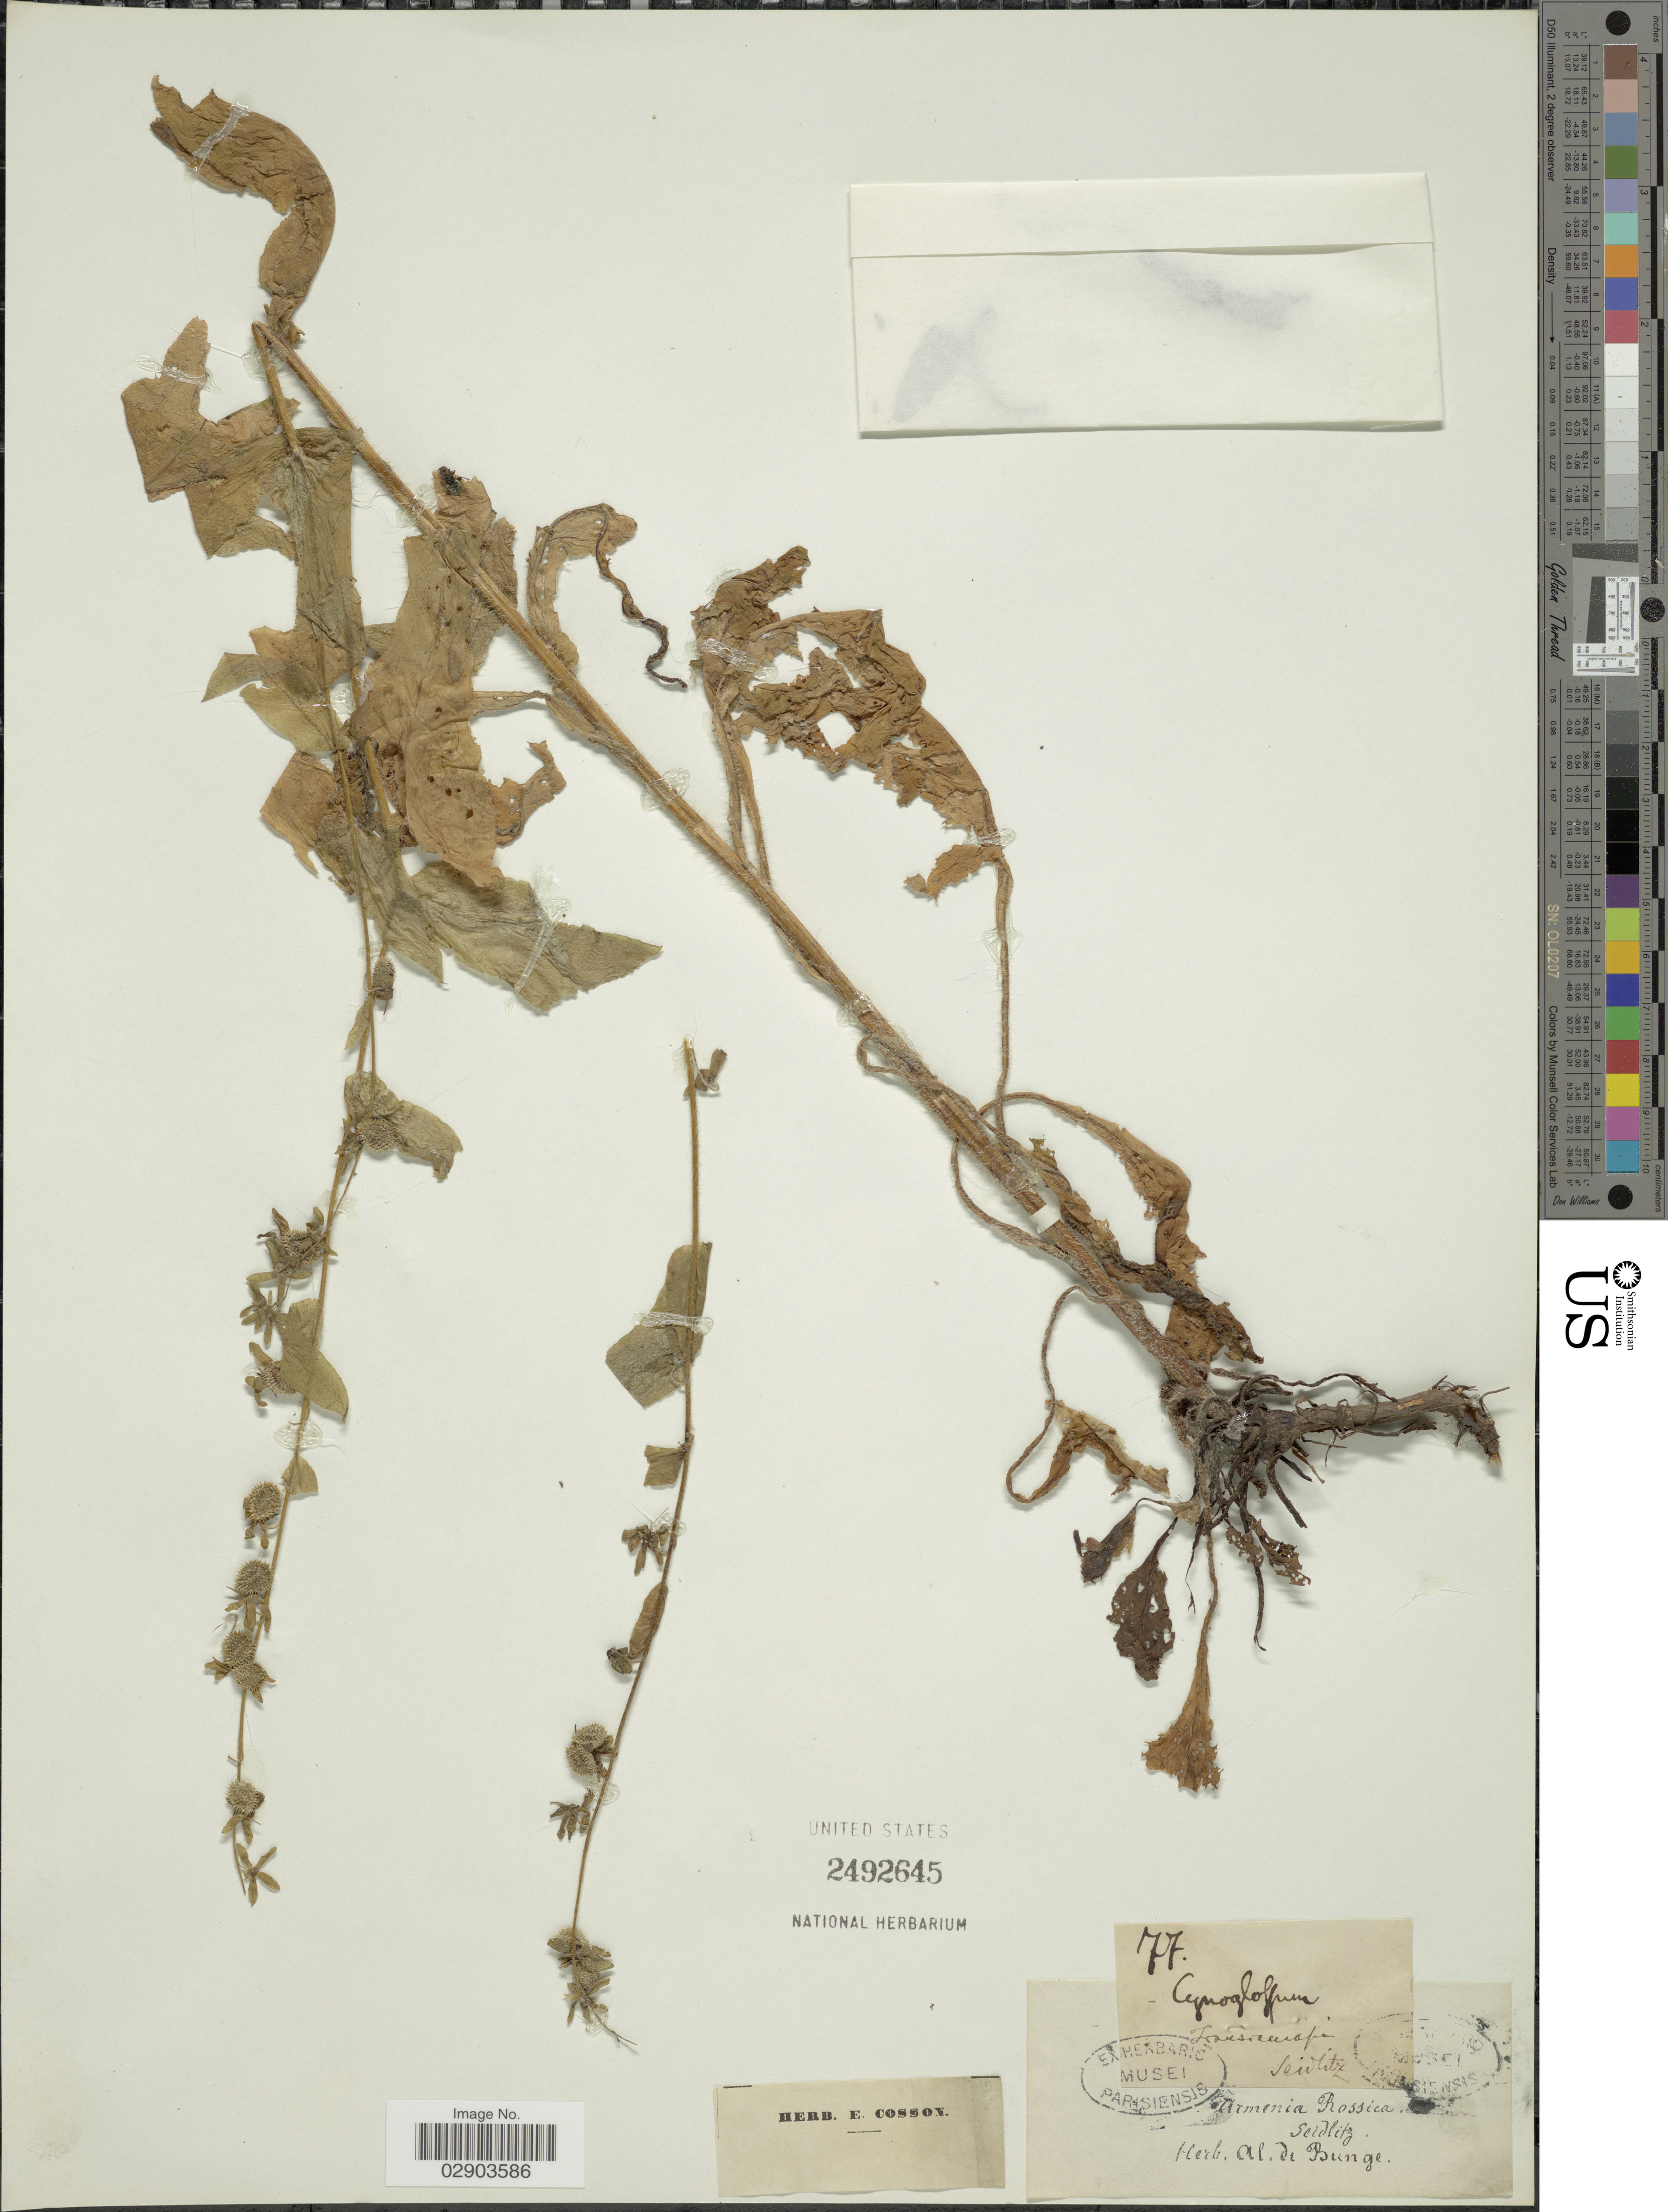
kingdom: Plantae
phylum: Tracheophyta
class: Magnoliopsida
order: Boraginales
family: Boraginaceae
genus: Cynoglossum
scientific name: Cynoglossum sp.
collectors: A. de Bunge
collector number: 77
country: Armenia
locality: Armenia Rossica. Seidlitz.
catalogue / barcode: US 2492645